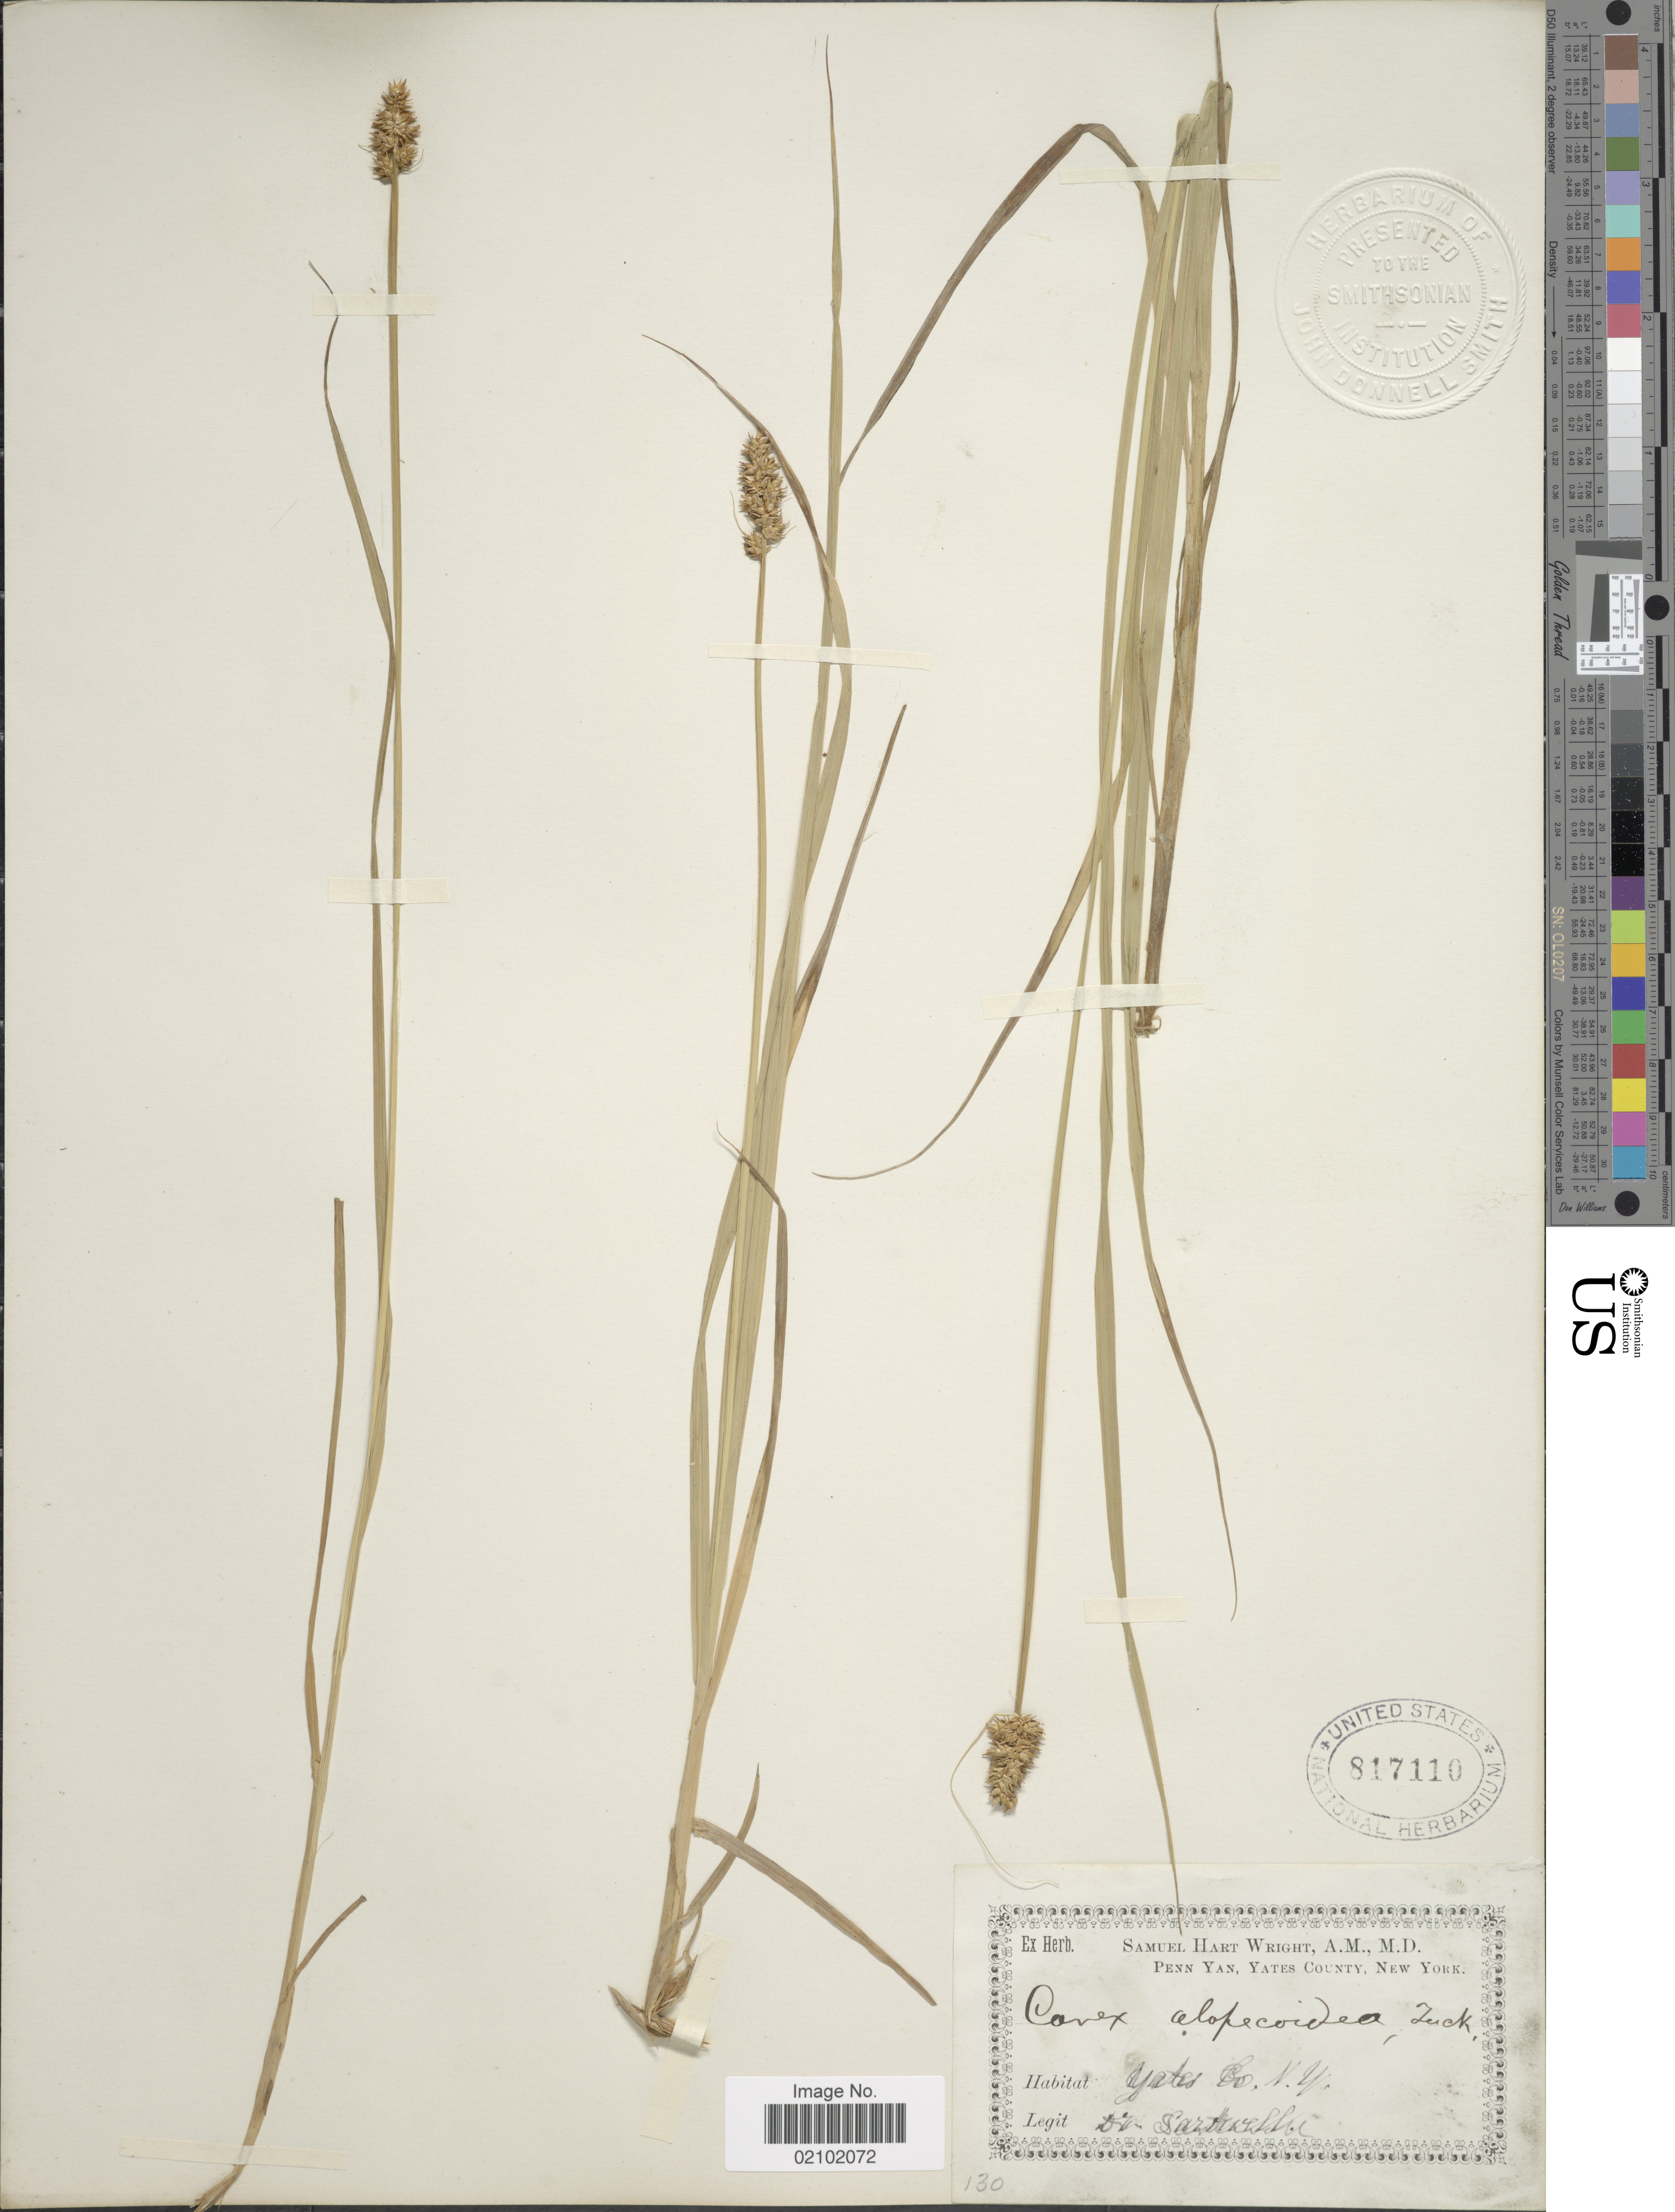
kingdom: Plantae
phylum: Tracheophyta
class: Liliopsida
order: Poales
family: Cyperaceae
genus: Carex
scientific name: Carex alopecoidea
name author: Tuck.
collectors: Sartwell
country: United States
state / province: New York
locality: Yates County.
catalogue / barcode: US 817110